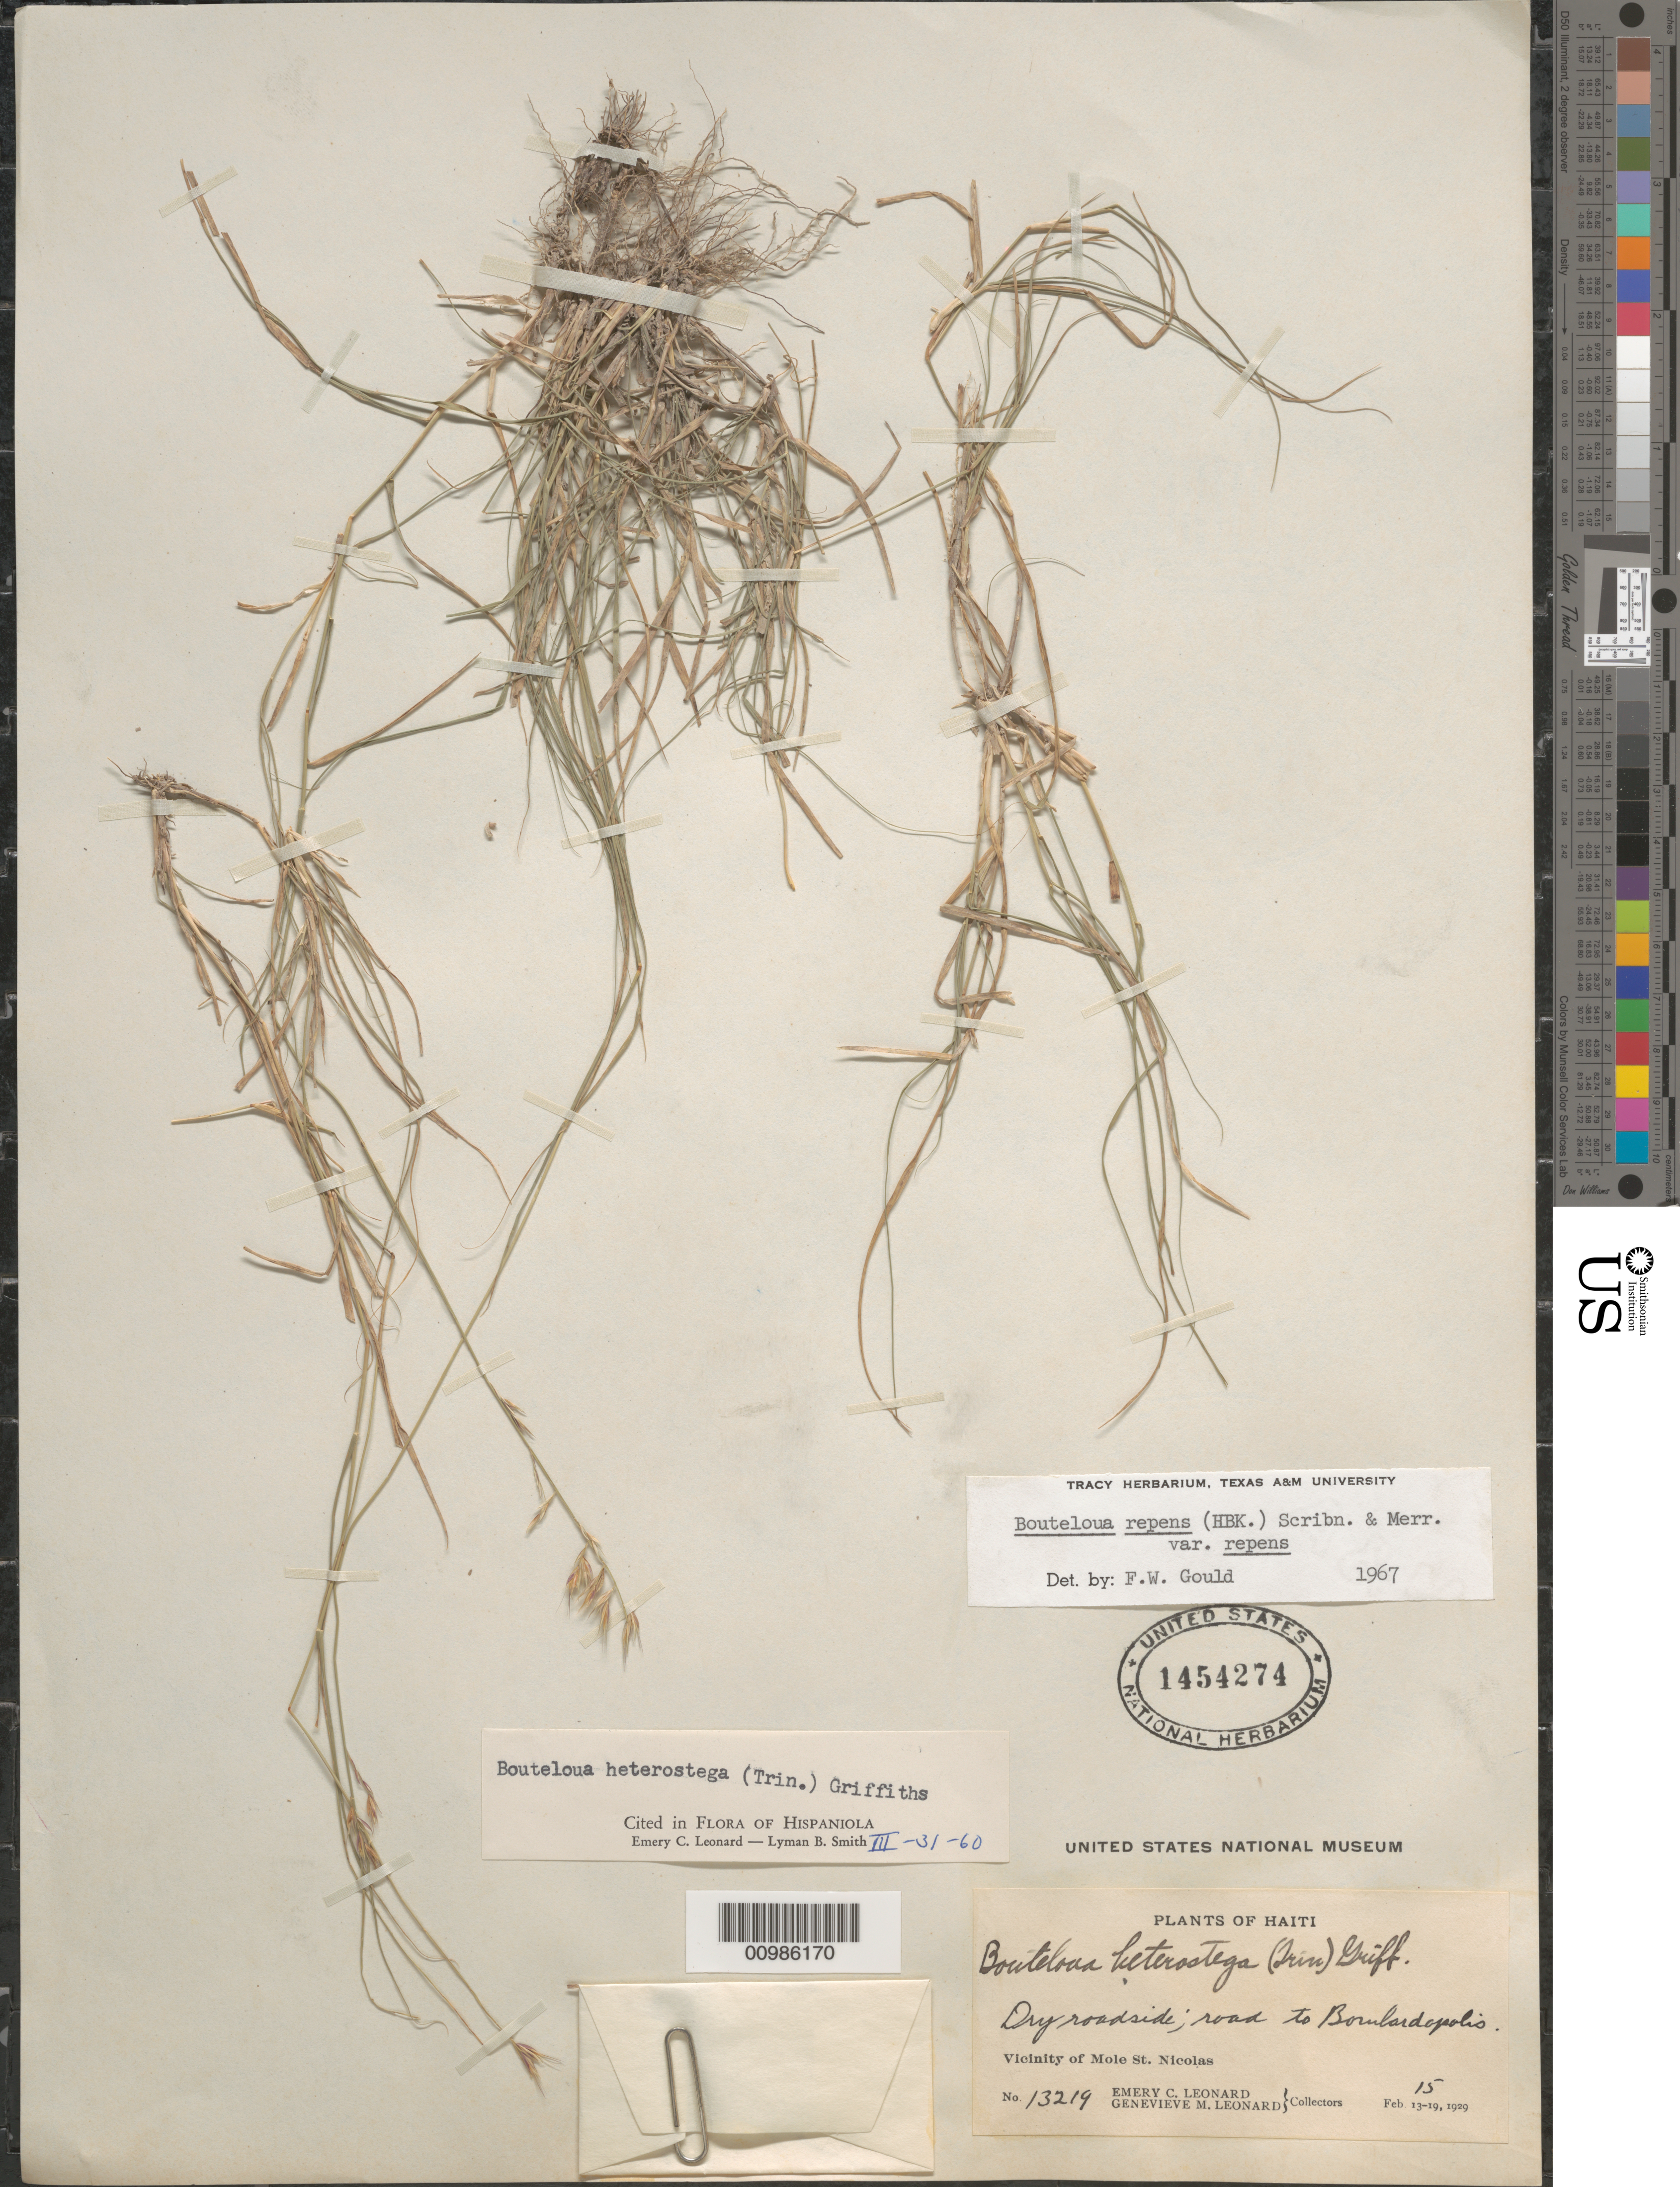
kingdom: Plantae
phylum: Tracheophyta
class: Liliopsida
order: Poales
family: Poaceae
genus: Bouteloua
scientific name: Bouteloua repens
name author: (Kunth) Scribn. & Merr.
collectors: E. C. Leonard & G. M. Leonard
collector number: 13219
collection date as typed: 15 Feb 1929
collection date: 1929-02-15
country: Haiti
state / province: Nord-Óuest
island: Hispaniola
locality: Vicinity of Mole St. Nicolas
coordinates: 0 N, 0 E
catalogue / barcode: US 1454274